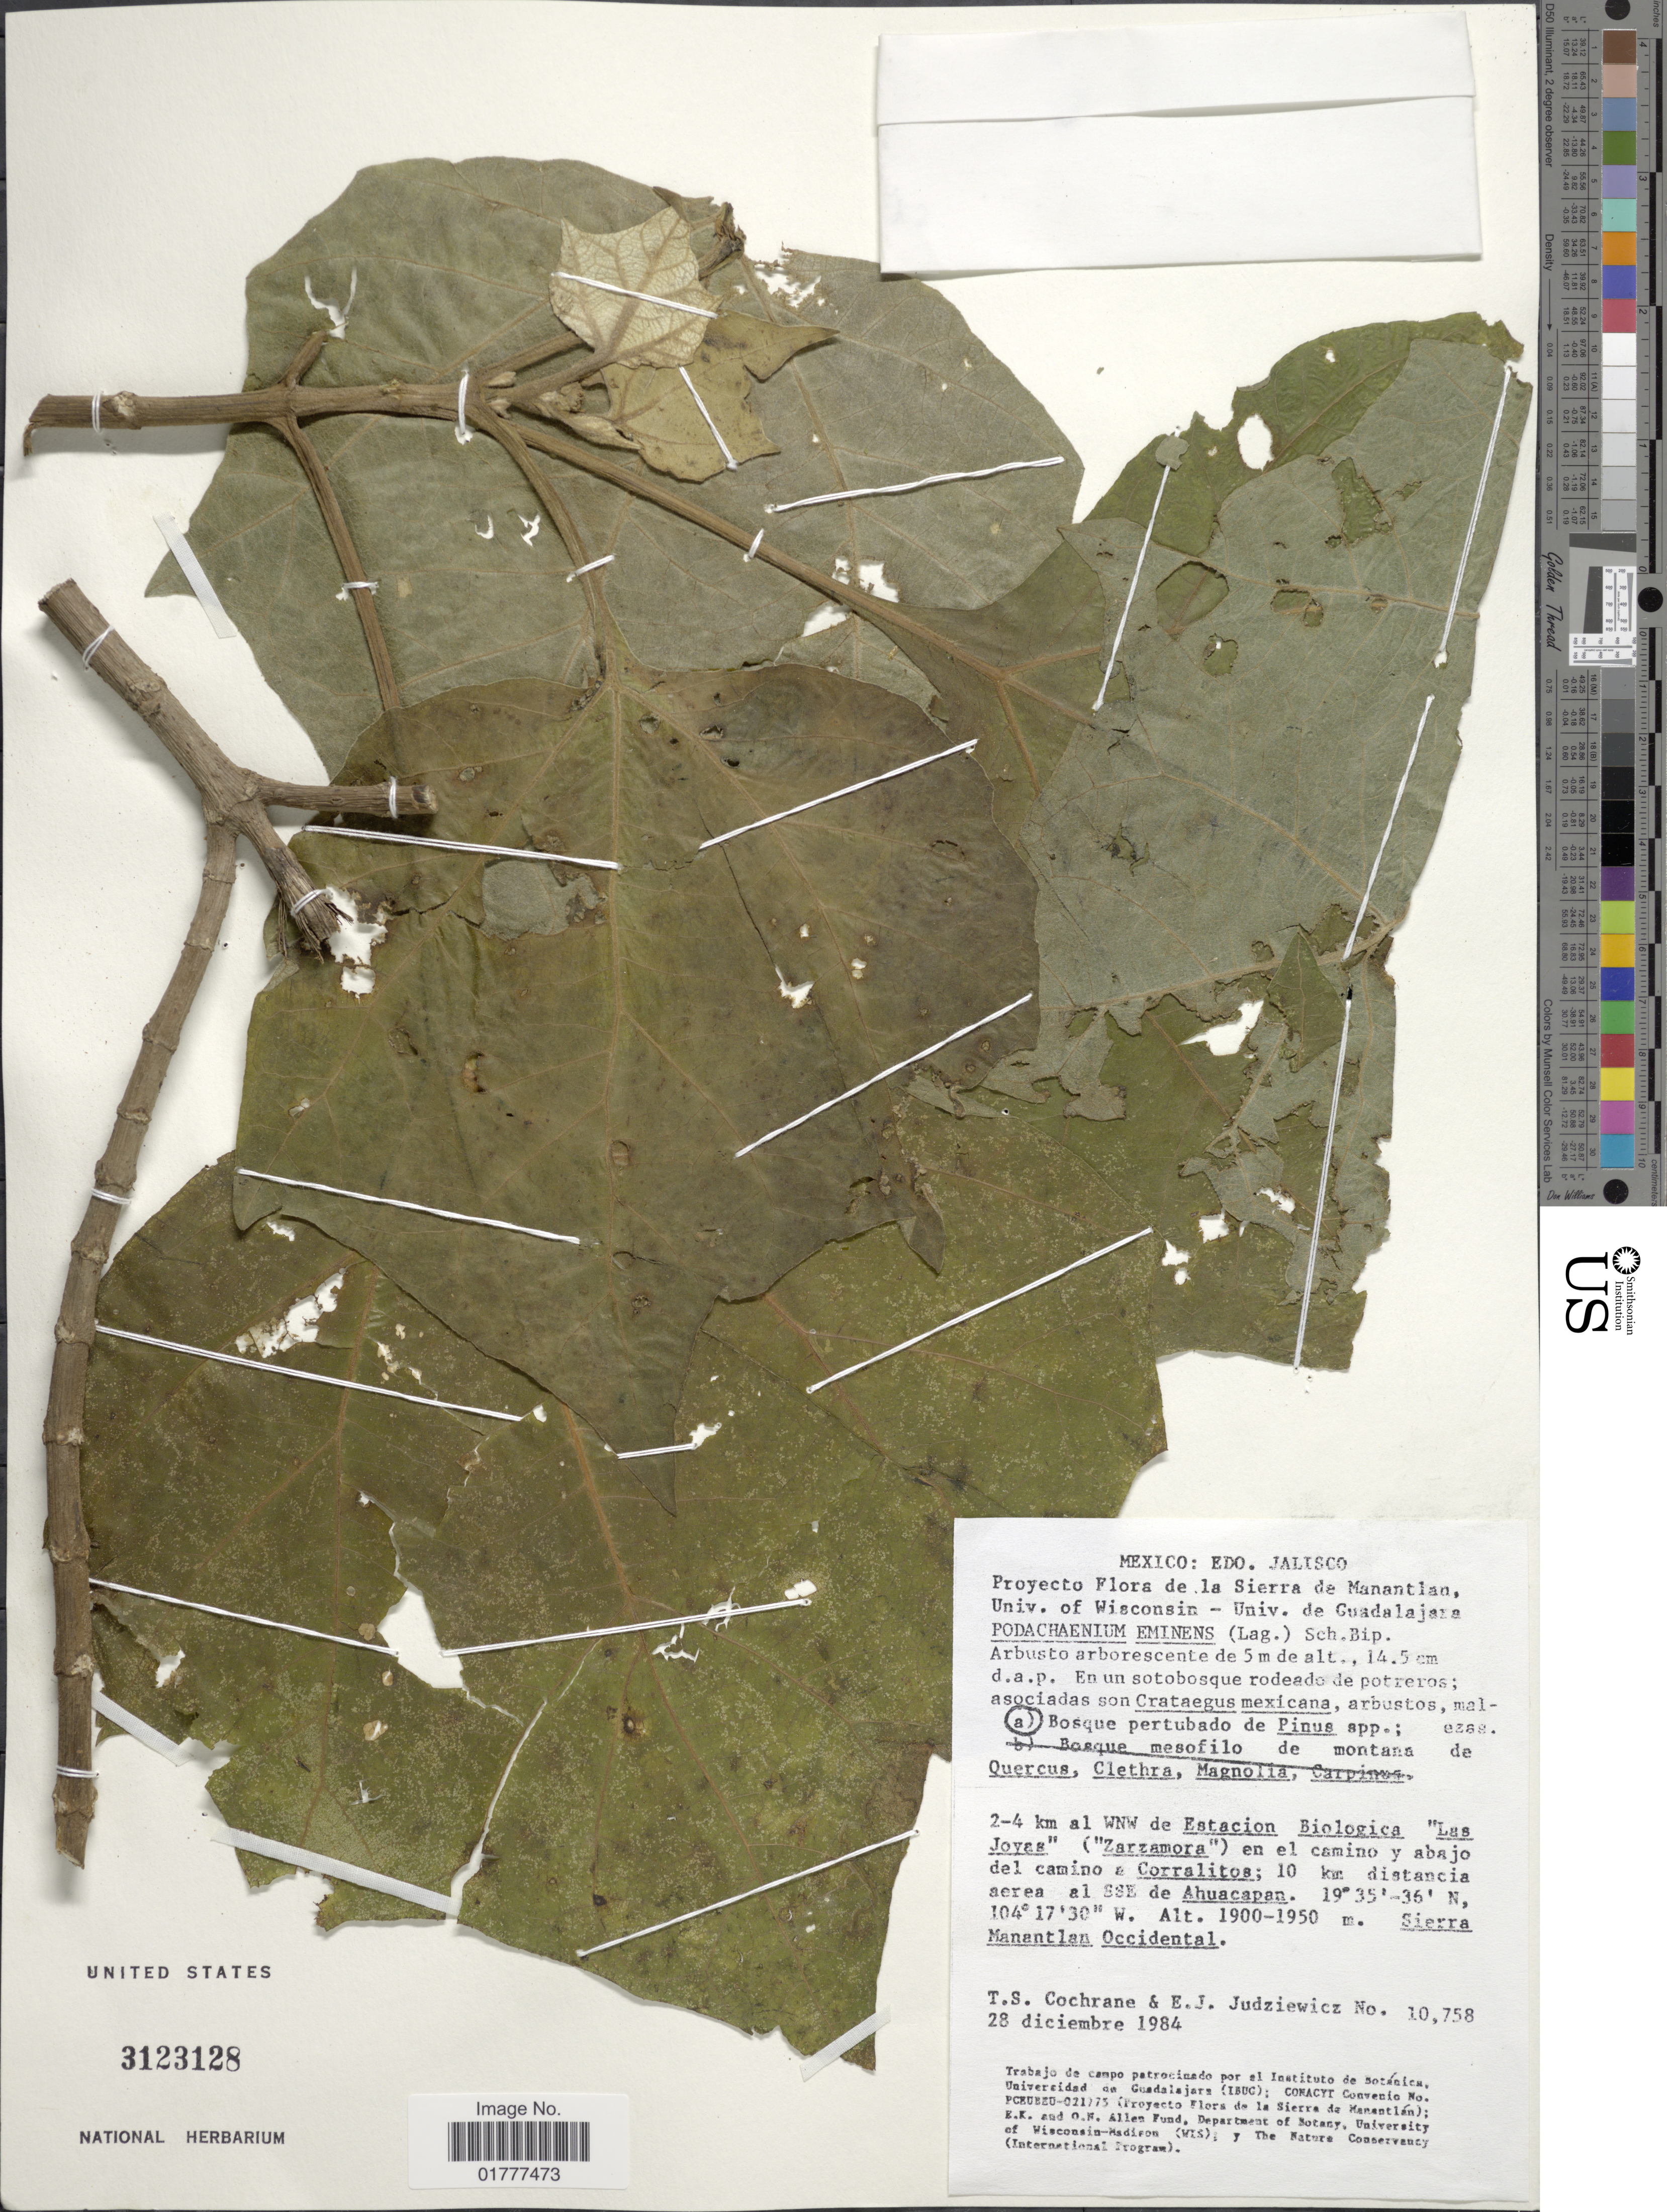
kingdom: Plantae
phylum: Tracheophyta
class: Magnoliopsida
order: Asterales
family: Asteraceae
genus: Podachaenium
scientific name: Podachaenium eminens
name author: (Lag.) Sch. Bip. ex Sch. Bip.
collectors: T. S. Cochrane & E. J. Judziewicz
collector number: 10758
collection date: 1984-12-28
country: Mexico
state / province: Jalisco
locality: Mexico: Edo. Jalisco. Sierra de Mamantlan, 2-4 km al WNW de Estacion Biologica "Las Joyas" ("Zarzamora") en el camino y Abajo del camino a Corralitos; 10 km distancia aerea al SSE de Ahuacapan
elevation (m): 1900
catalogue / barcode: US 3123128